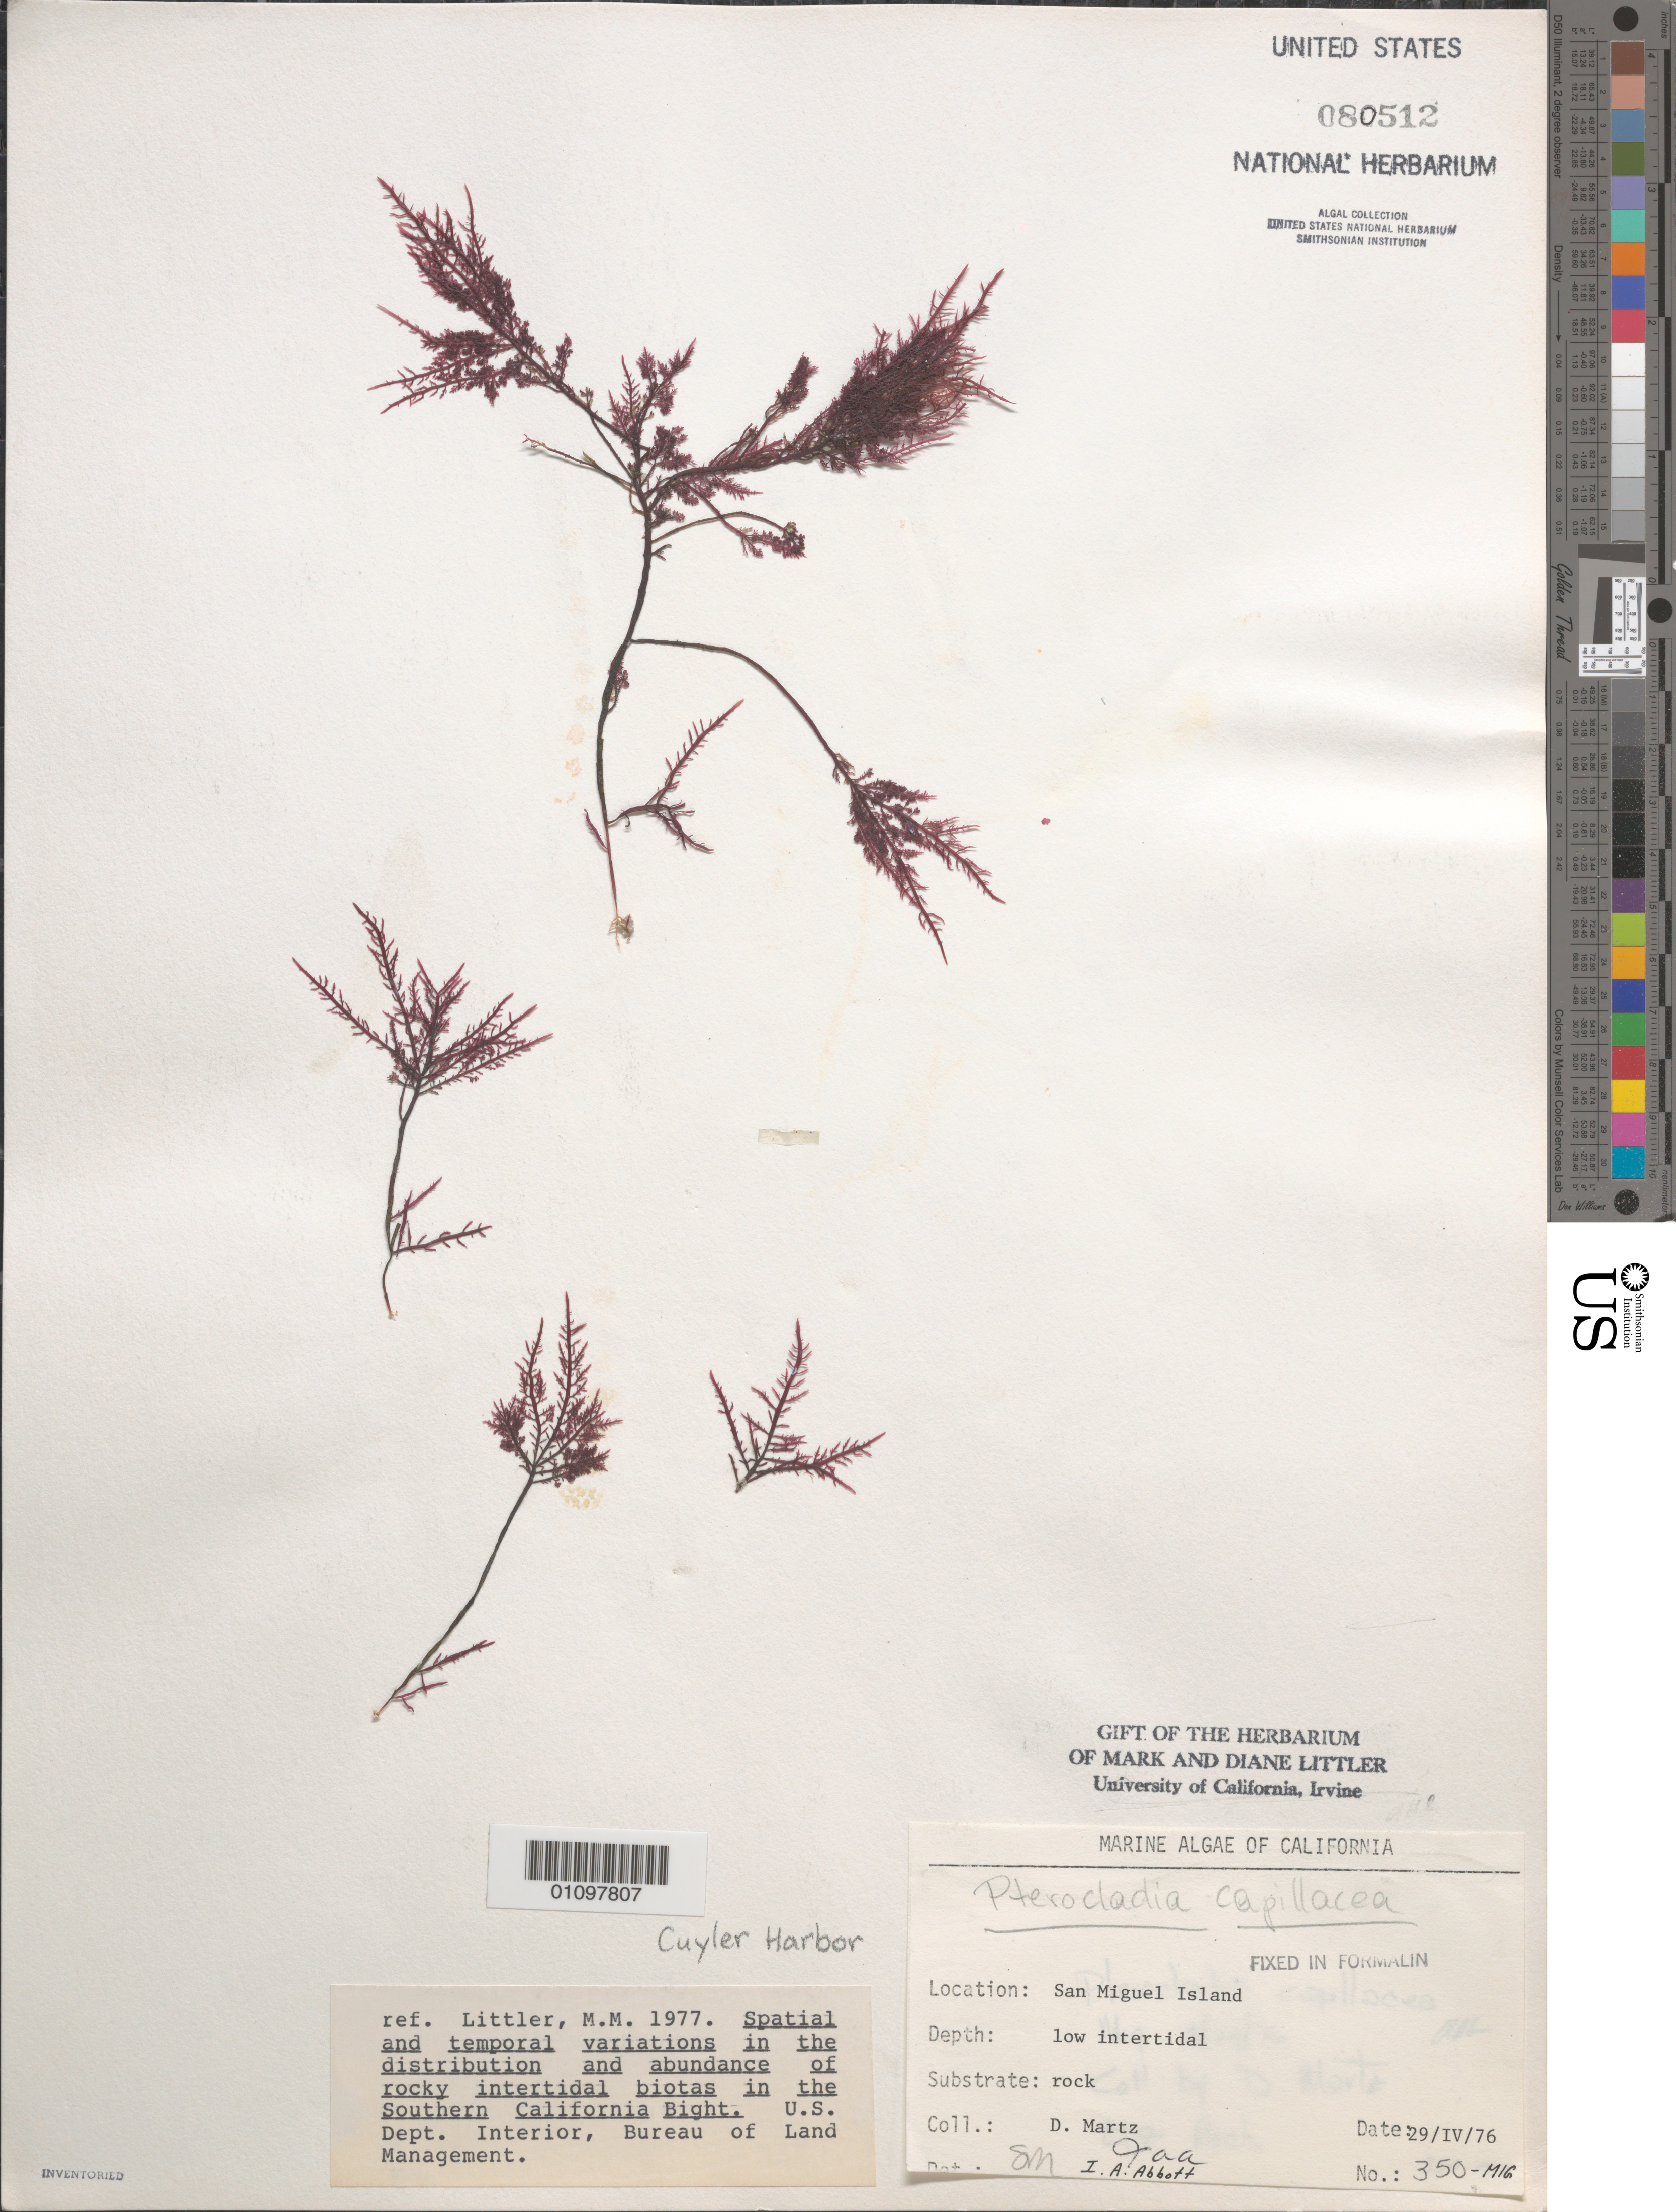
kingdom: Plantae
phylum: Rhodophyta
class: Florideophyceae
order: Gelidiales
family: Pterocladiaceae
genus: Pterocladiella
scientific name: Pterocladiella capillacea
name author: (S.G. Gmel.) Santelices & Hommers.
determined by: Algae name updating Project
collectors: D. Martz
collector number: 350-MIG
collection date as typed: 29 Apr 1976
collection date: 1976-04-29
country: United States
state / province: California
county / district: Santa Barbara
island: San Miguel Island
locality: Cuyler Harbor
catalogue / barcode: US 80512